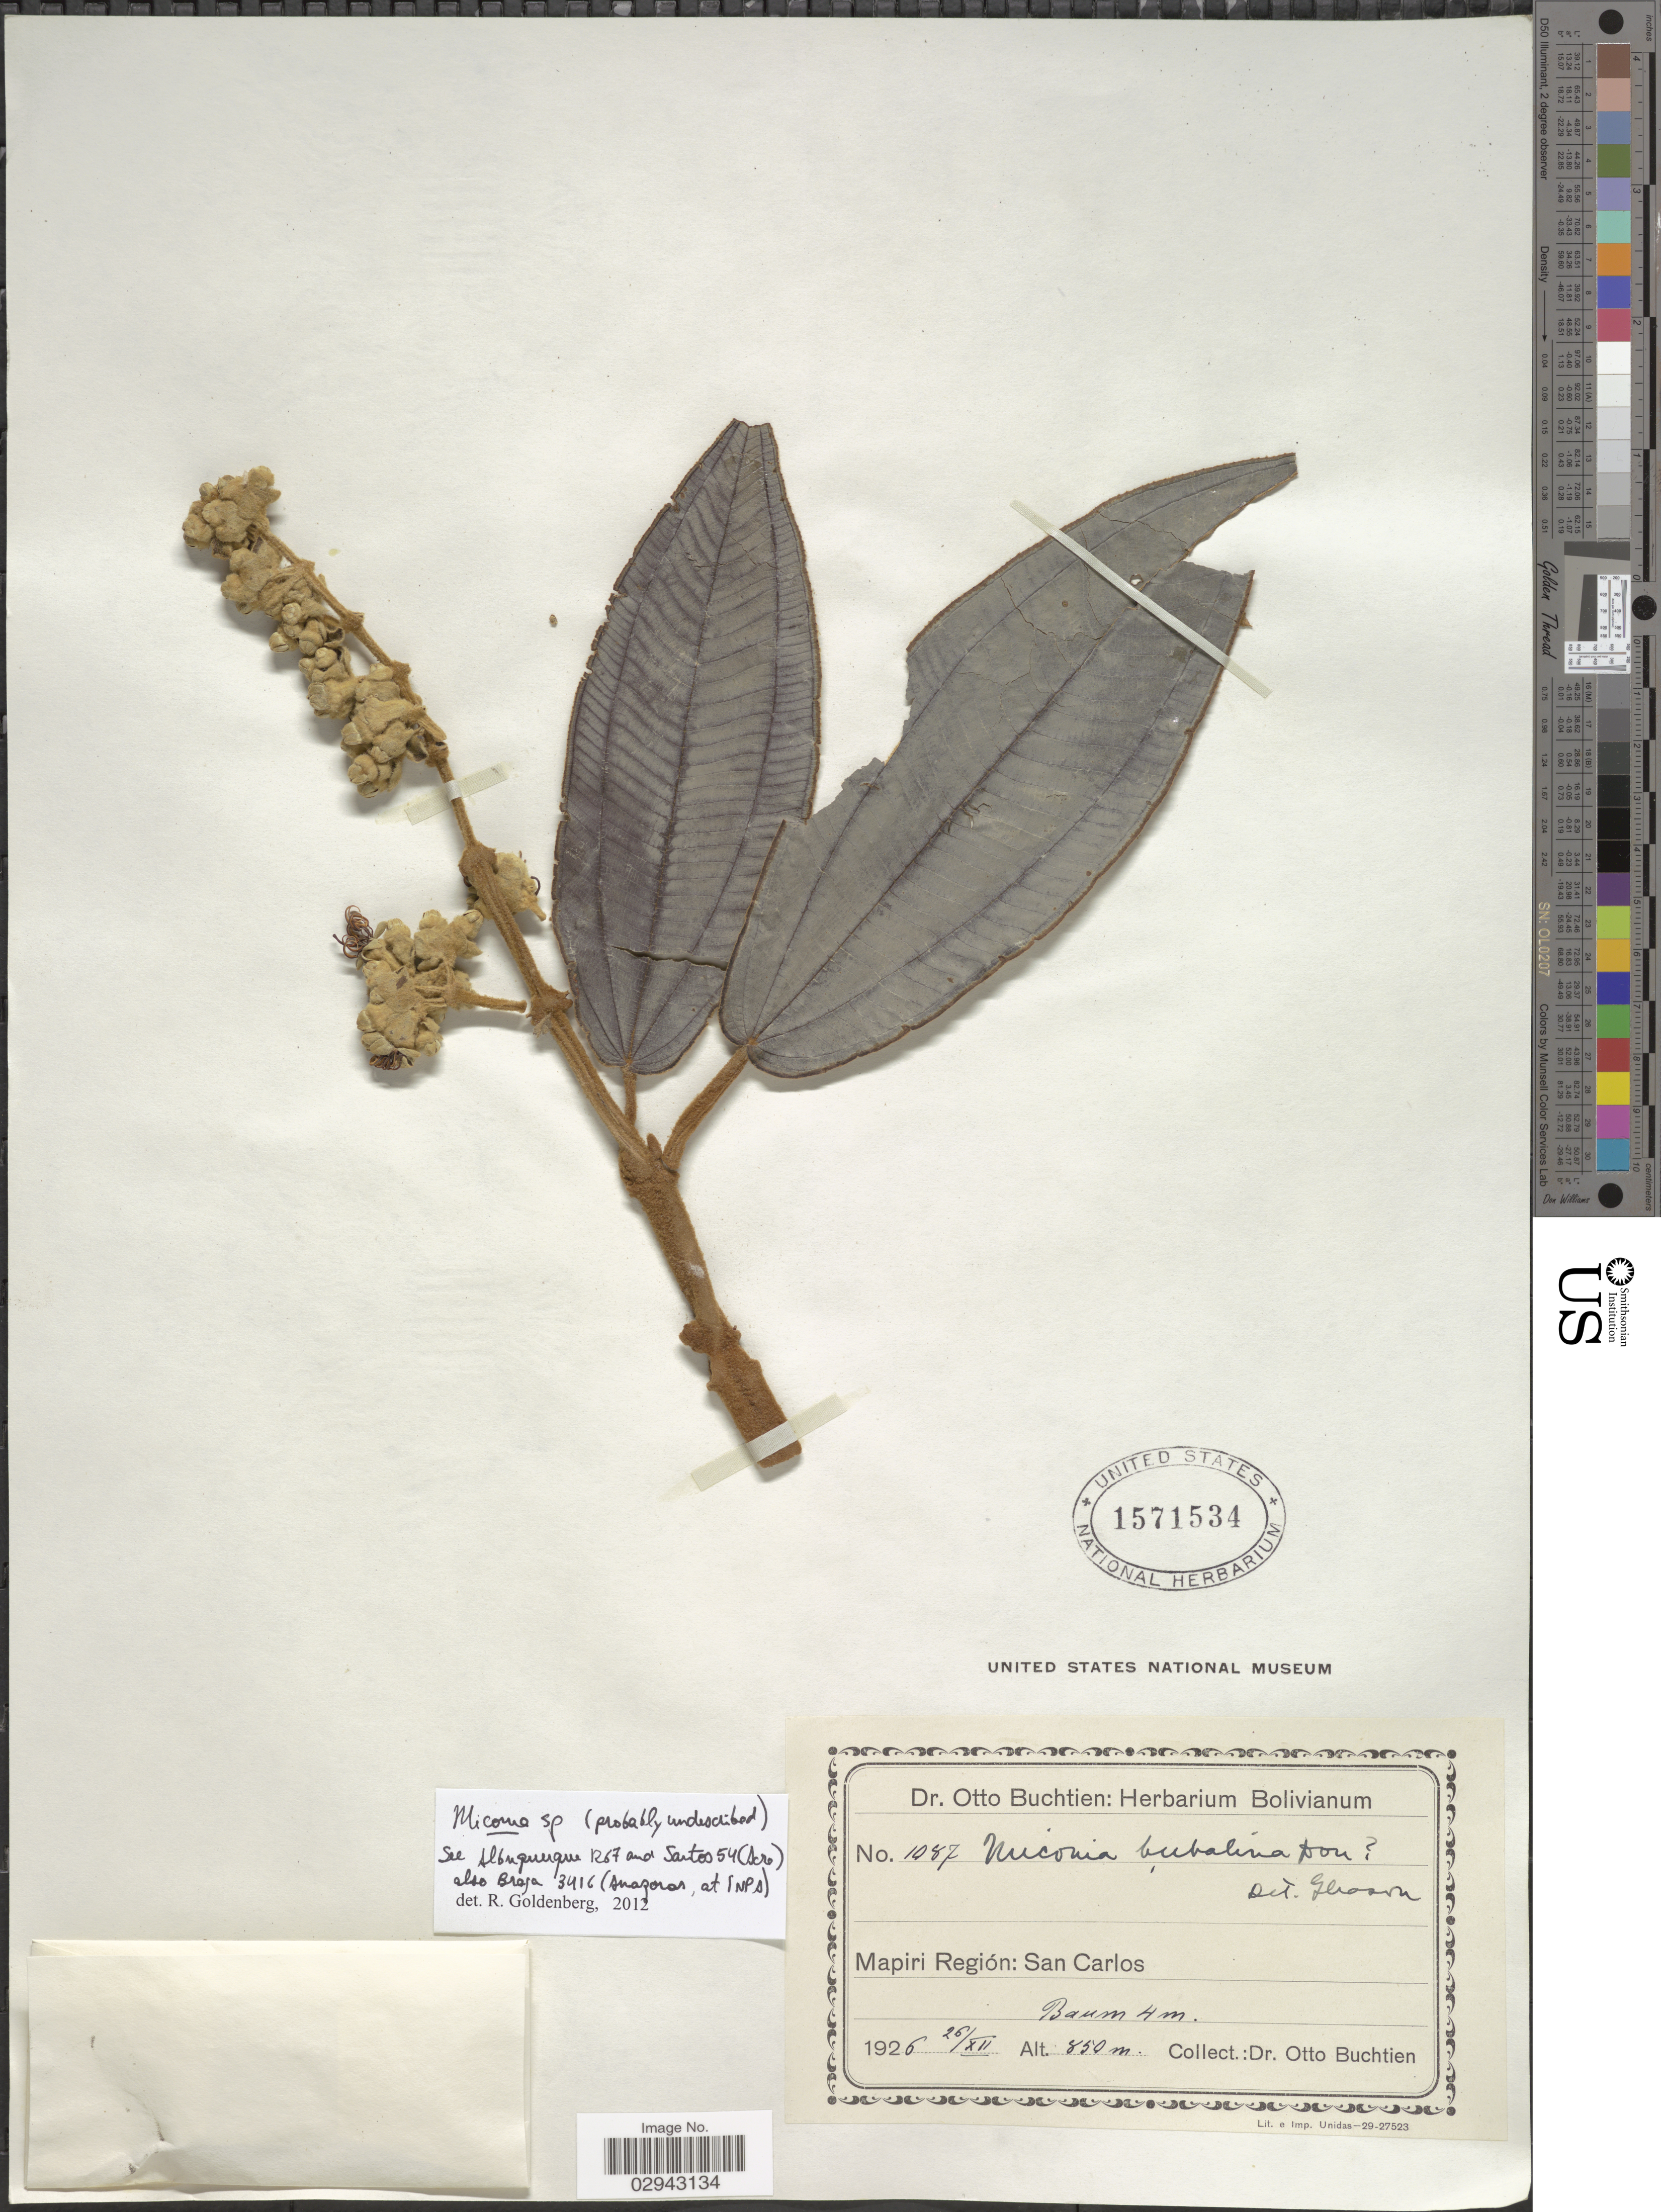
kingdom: Plantae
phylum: Tracheophyta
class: Magnoliopsida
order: Myrtales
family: Melastomataceae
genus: Miconia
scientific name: Miconia serrulata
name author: (DC.) Naudin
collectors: O. Buchtien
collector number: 1087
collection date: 1926-12-26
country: Bolivia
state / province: La Paz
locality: Mapiri Región: San Carlos. Baum.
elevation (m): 850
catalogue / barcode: US 1571534